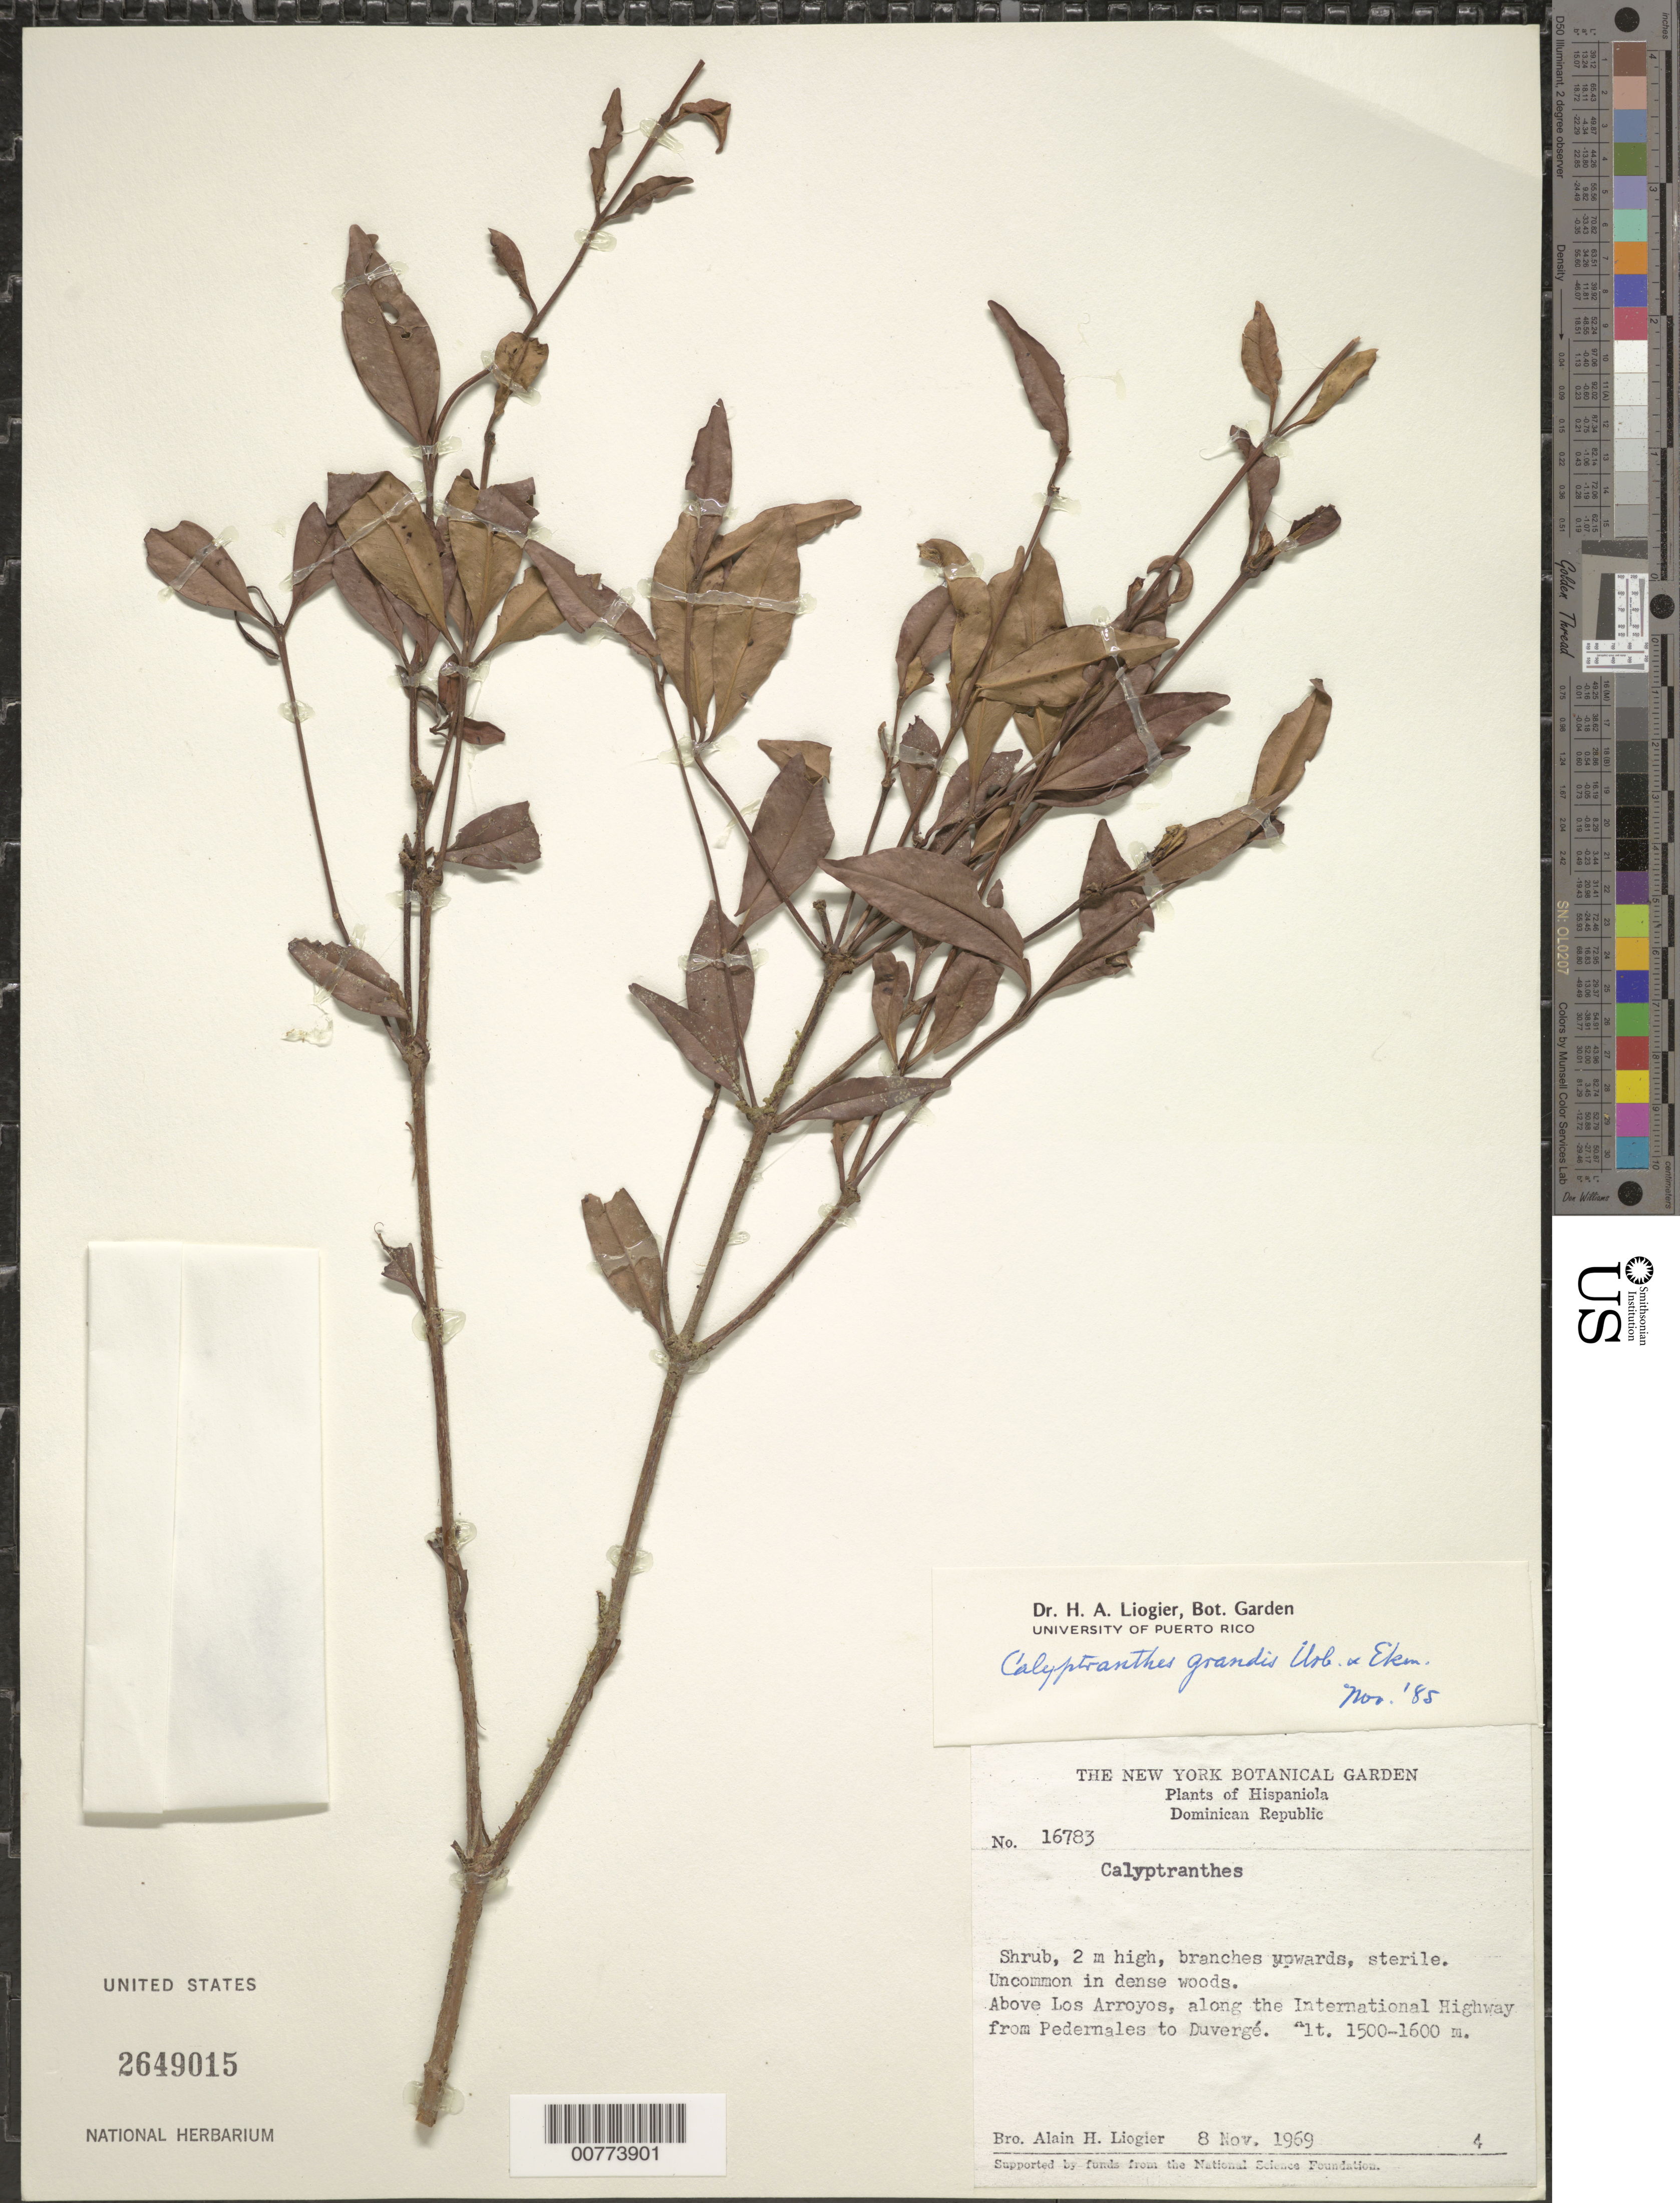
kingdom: Plantae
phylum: Tracheophyta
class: Magnoliopsida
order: Myrtales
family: Myrtaceae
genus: Myrcia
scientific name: Myrcia neograndis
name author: K. Campbell & Peguero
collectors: A. H. Liogier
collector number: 16783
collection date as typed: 08 Nov 1969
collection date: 1969-11-08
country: Dominican Republic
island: Hispaniola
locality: Along the International Highway from Pedernales to Duvergé, above Los Arroyos.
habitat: Dense woods.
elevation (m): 1500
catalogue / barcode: US 2649015